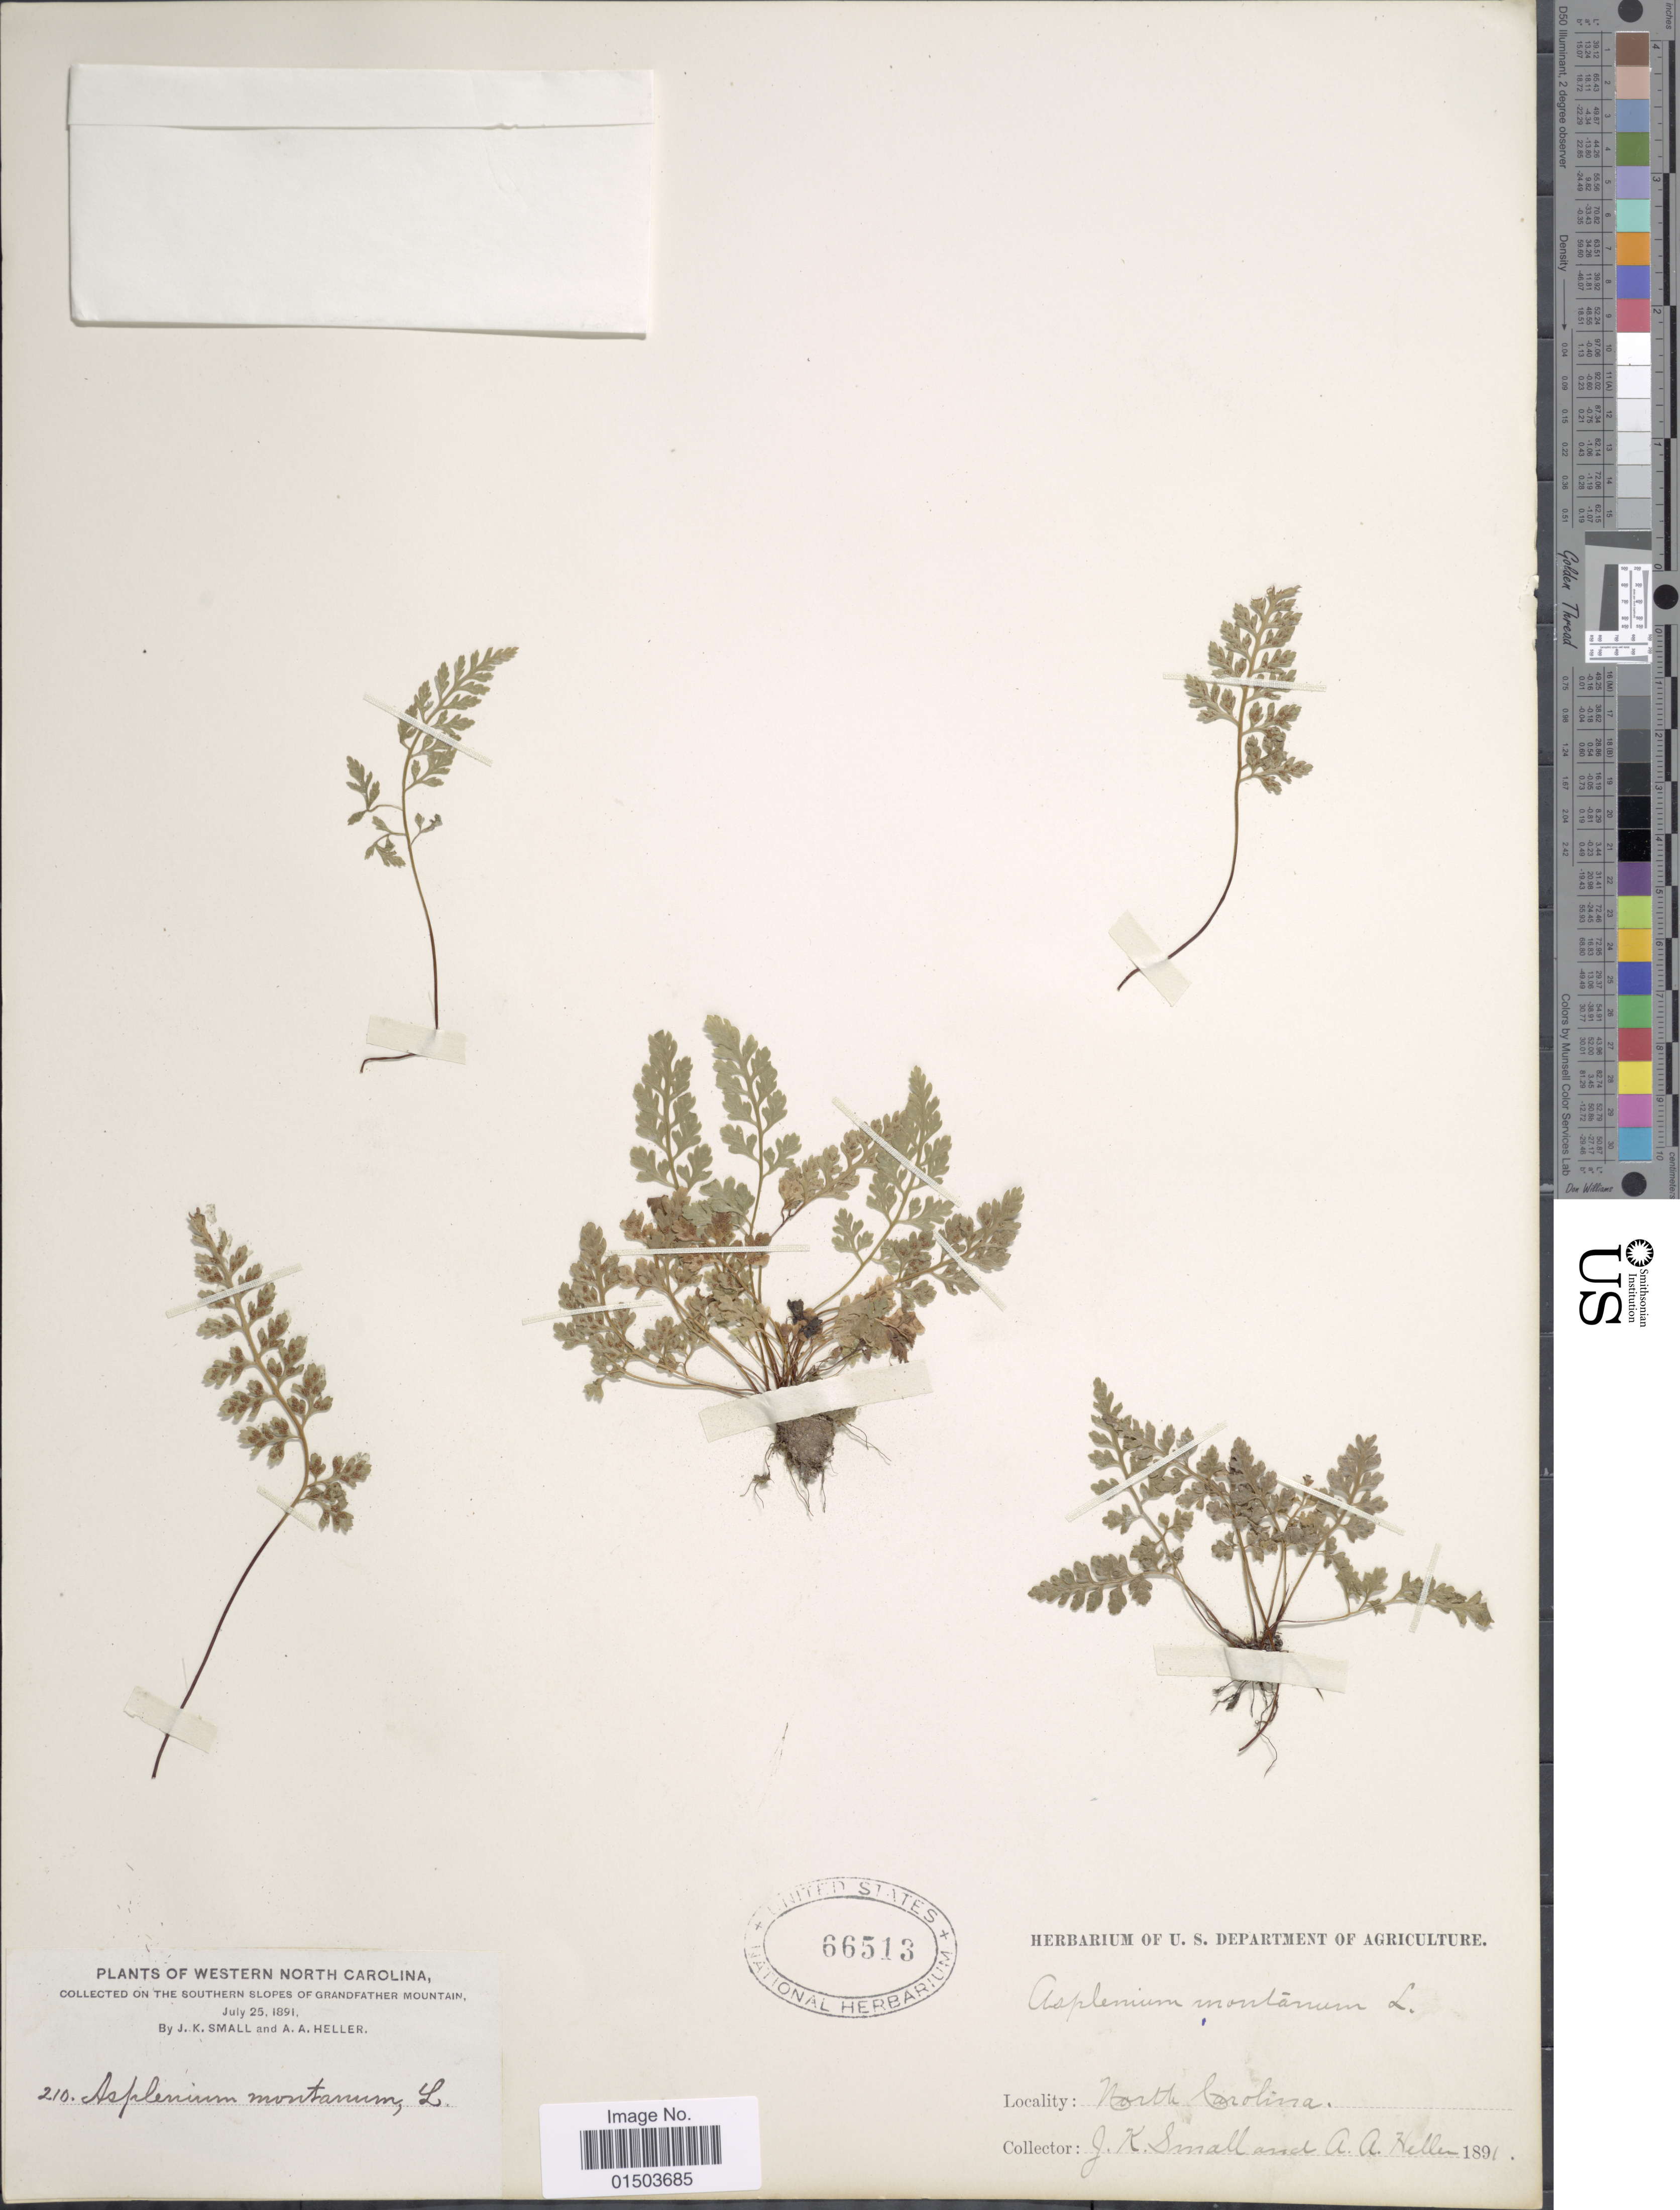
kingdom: Plantae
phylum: Tracheophyta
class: Polypodiopsida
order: Polypodiales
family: Aspleniaceae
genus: Asplenium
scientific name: Asplenium montanum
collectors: J. K. Small & A. A. Heller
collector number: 210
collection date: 1891-07-25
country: United States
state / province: North Carolina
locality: Western North Carolina. On the Southern Slopes of Grandfather Mountain.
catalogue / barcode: US 66513